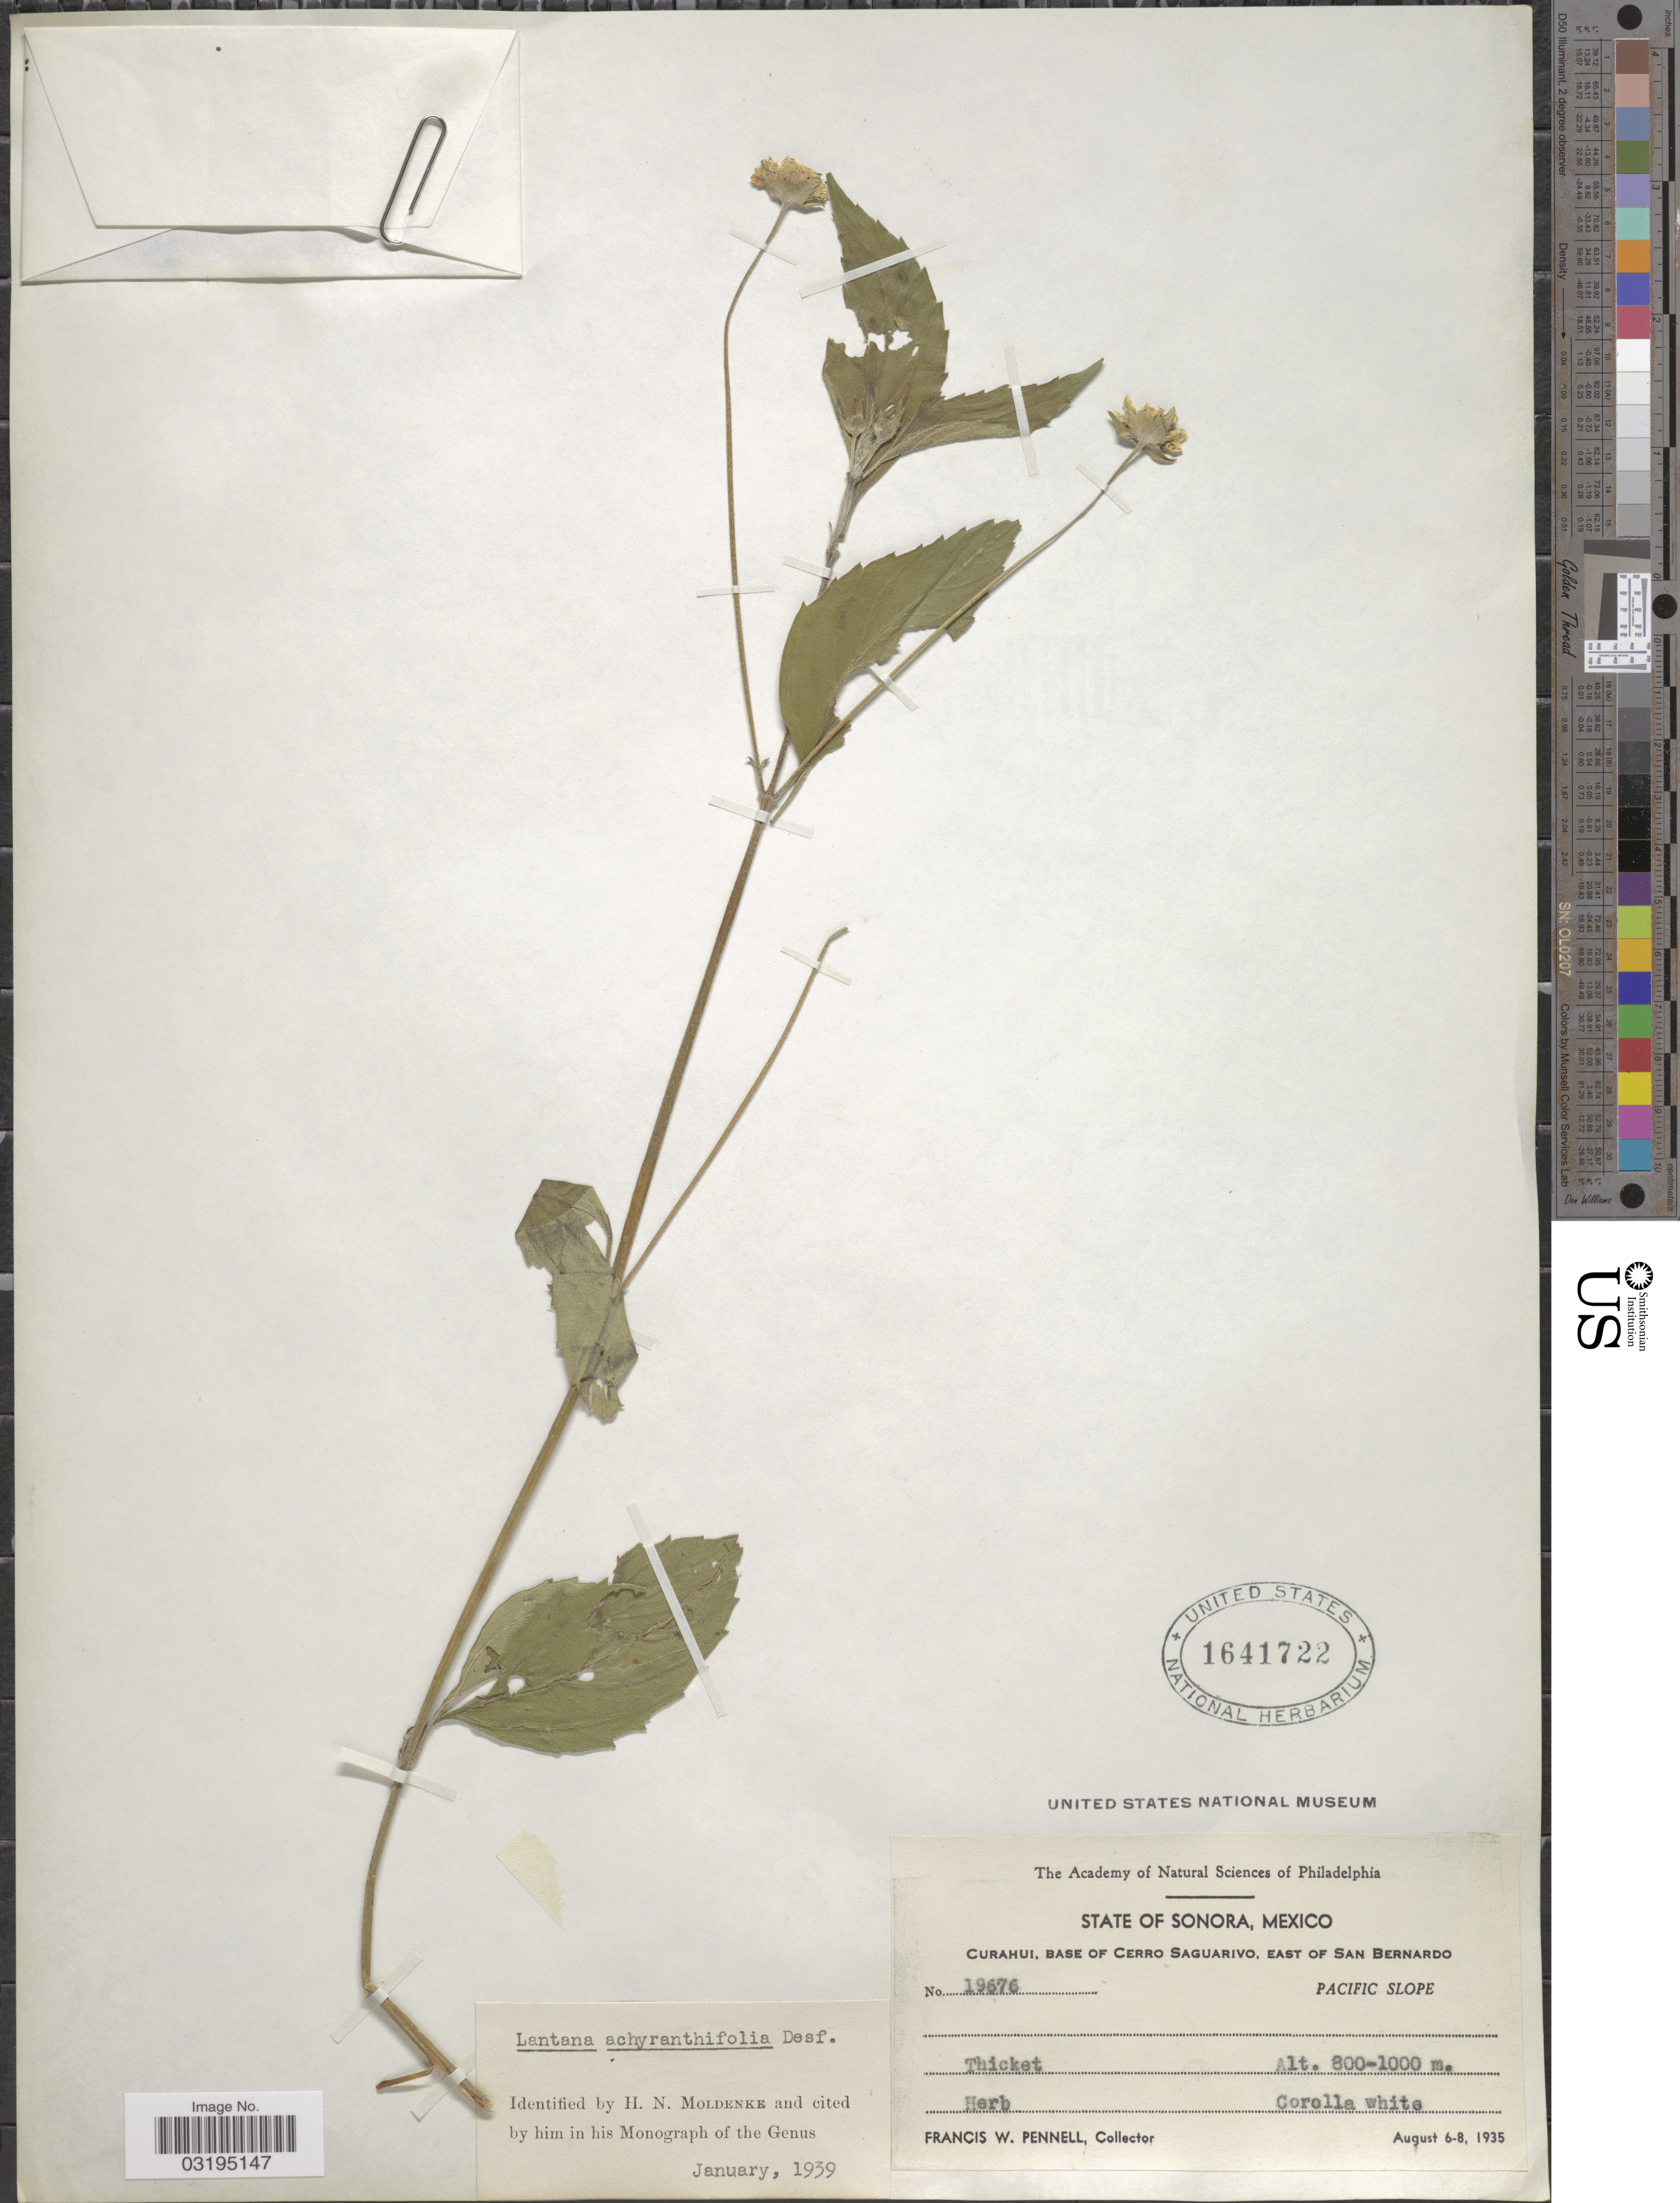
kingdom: Plantae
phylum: Tracheophyta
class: Magnoliopsida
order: Lamiales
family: Verbenaceae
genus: Lantana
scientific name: Lantana achyranthifolia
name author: Desf.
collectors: F. W. Pennell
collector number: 19676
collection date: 1935-08-06/1935-08-08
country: Mexico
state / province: Sonora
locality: Curahui, Base of Cerro Saguarivo, East of San Bernardo. Pacific Slope.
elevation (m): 800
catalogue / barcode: US 1641722